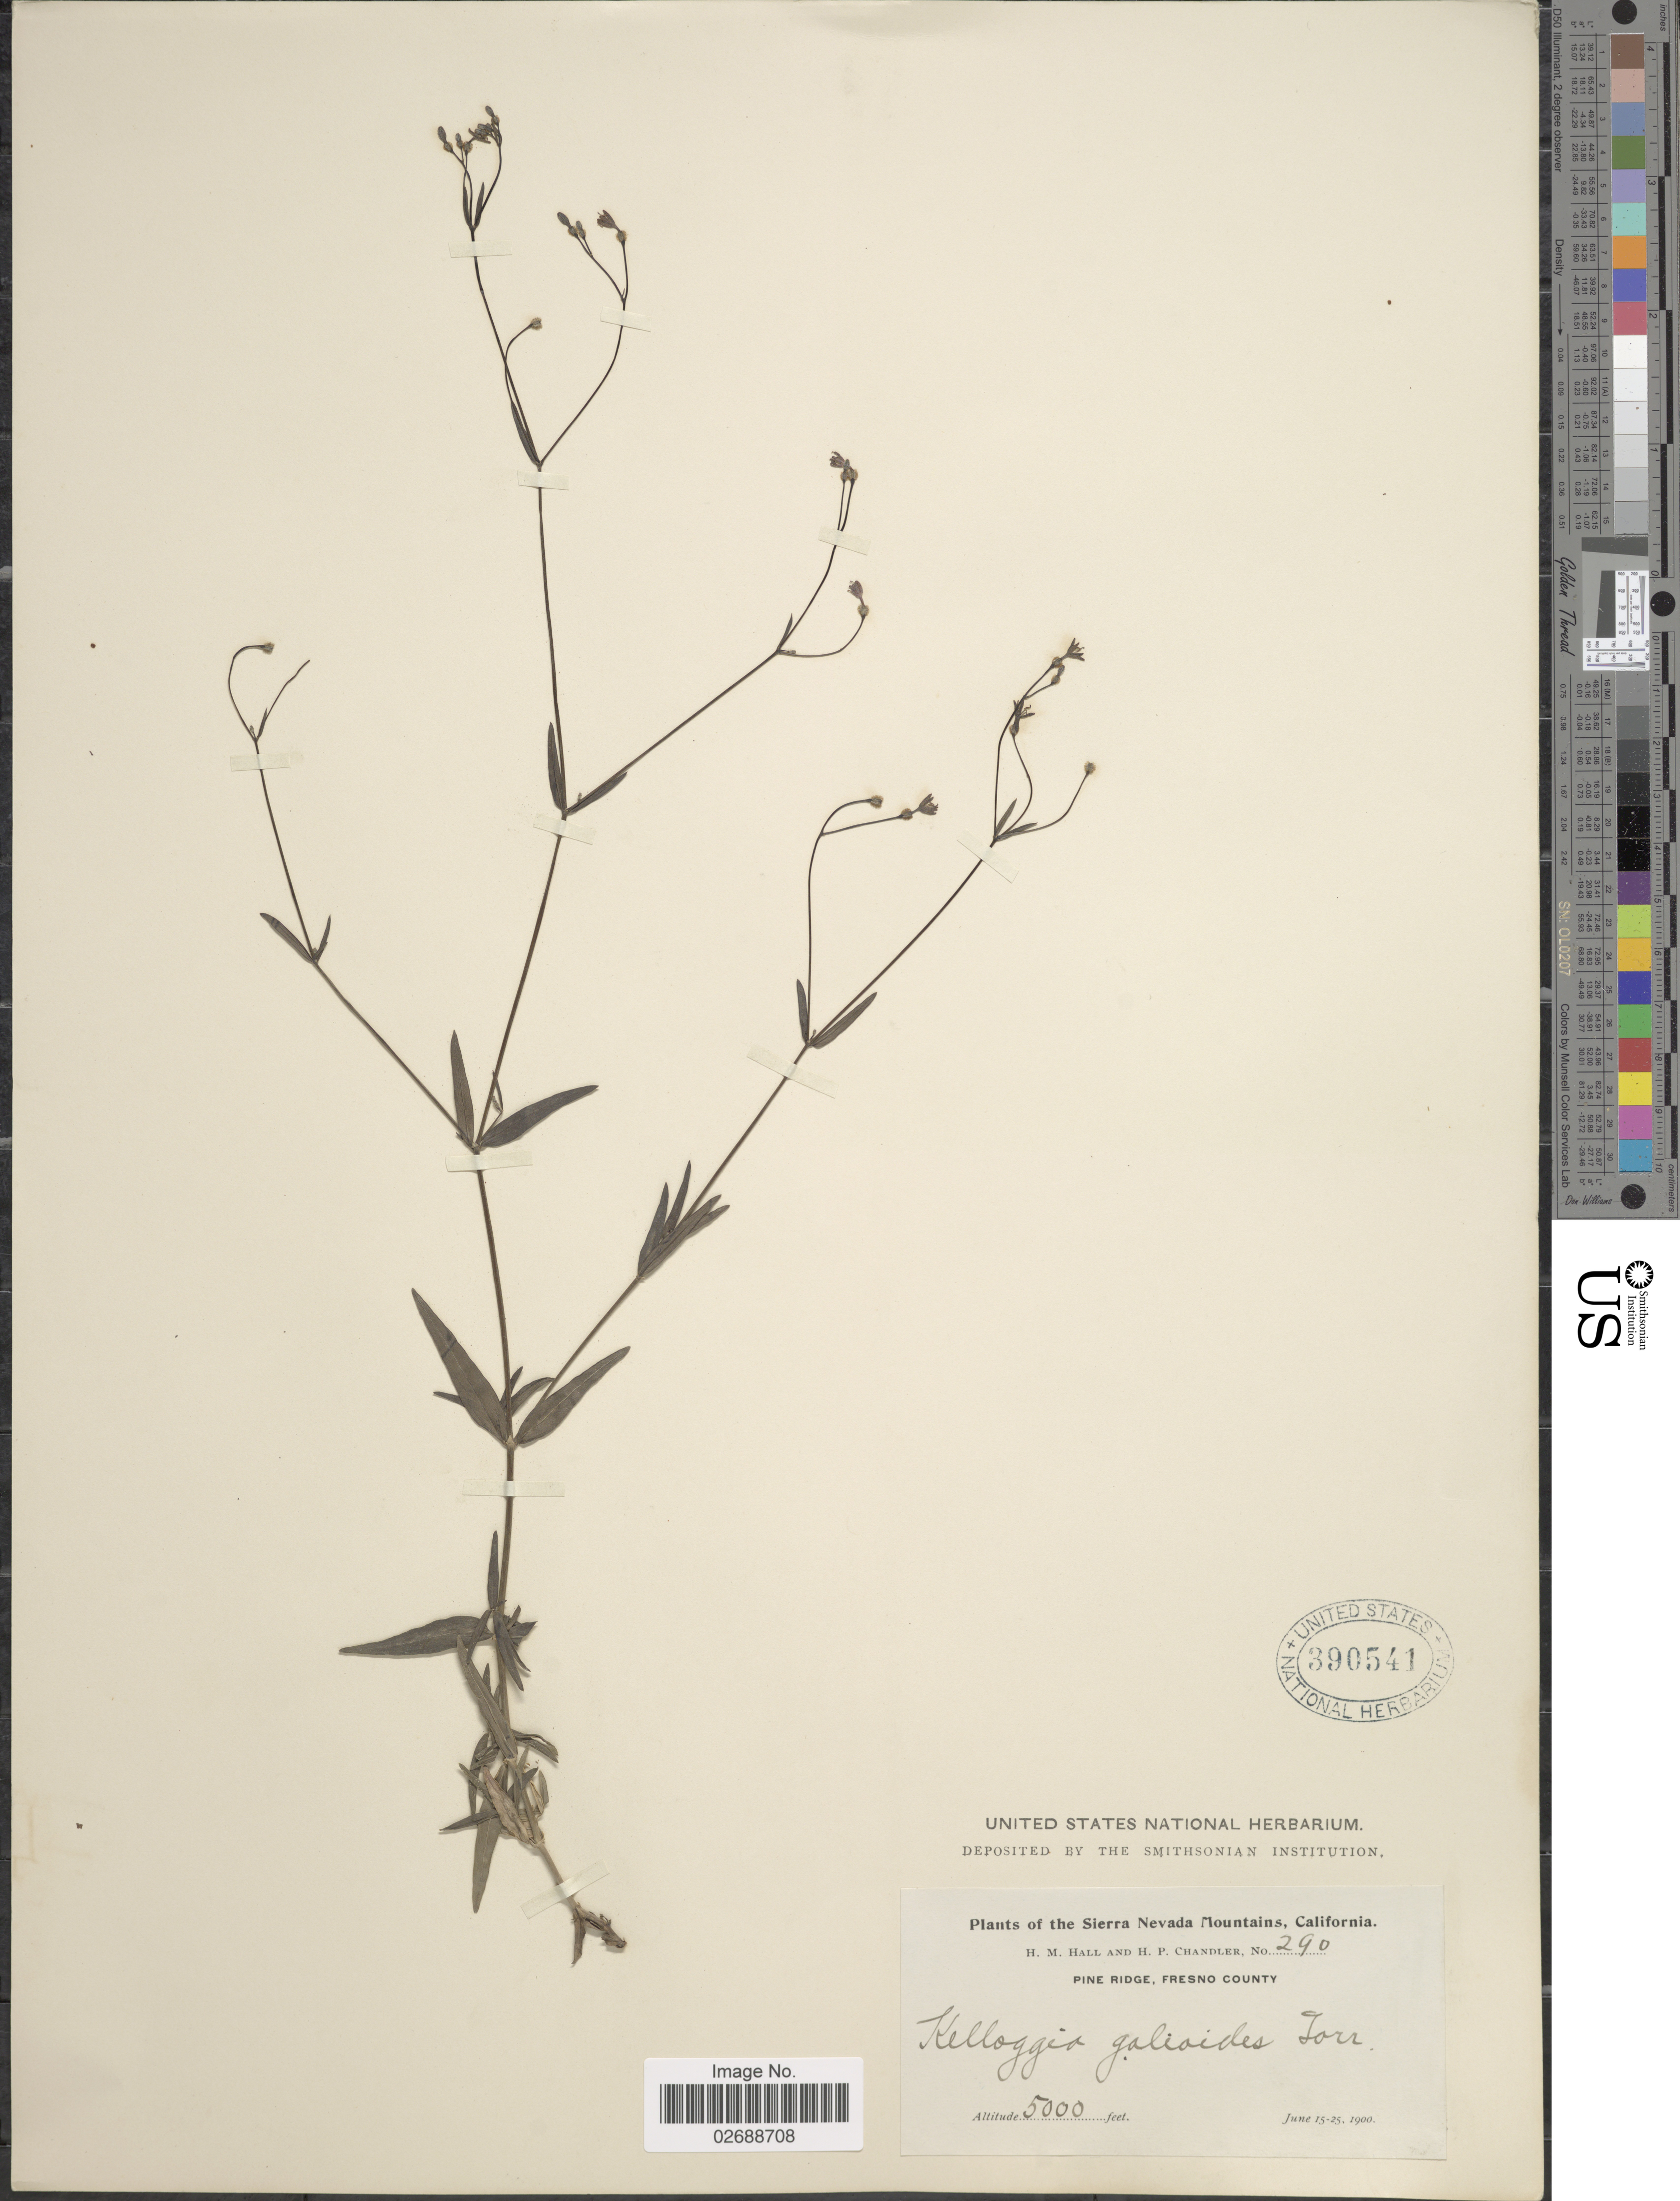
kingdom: Plantae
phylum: Tracheophyta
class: Magnoliopsida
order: Gentianales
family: Rubiaceae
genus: Kelloggia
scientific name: Kelloggia galioides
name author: Torr.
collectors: H. M. Hall & H. Chandler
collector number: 290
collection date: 1900-06-15/1900-06-25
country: United States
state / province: California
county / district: Fresno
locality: Sierra Nevada Mountains. Pine Ridge, Fresno County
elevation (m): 1524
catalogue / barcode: US 390541